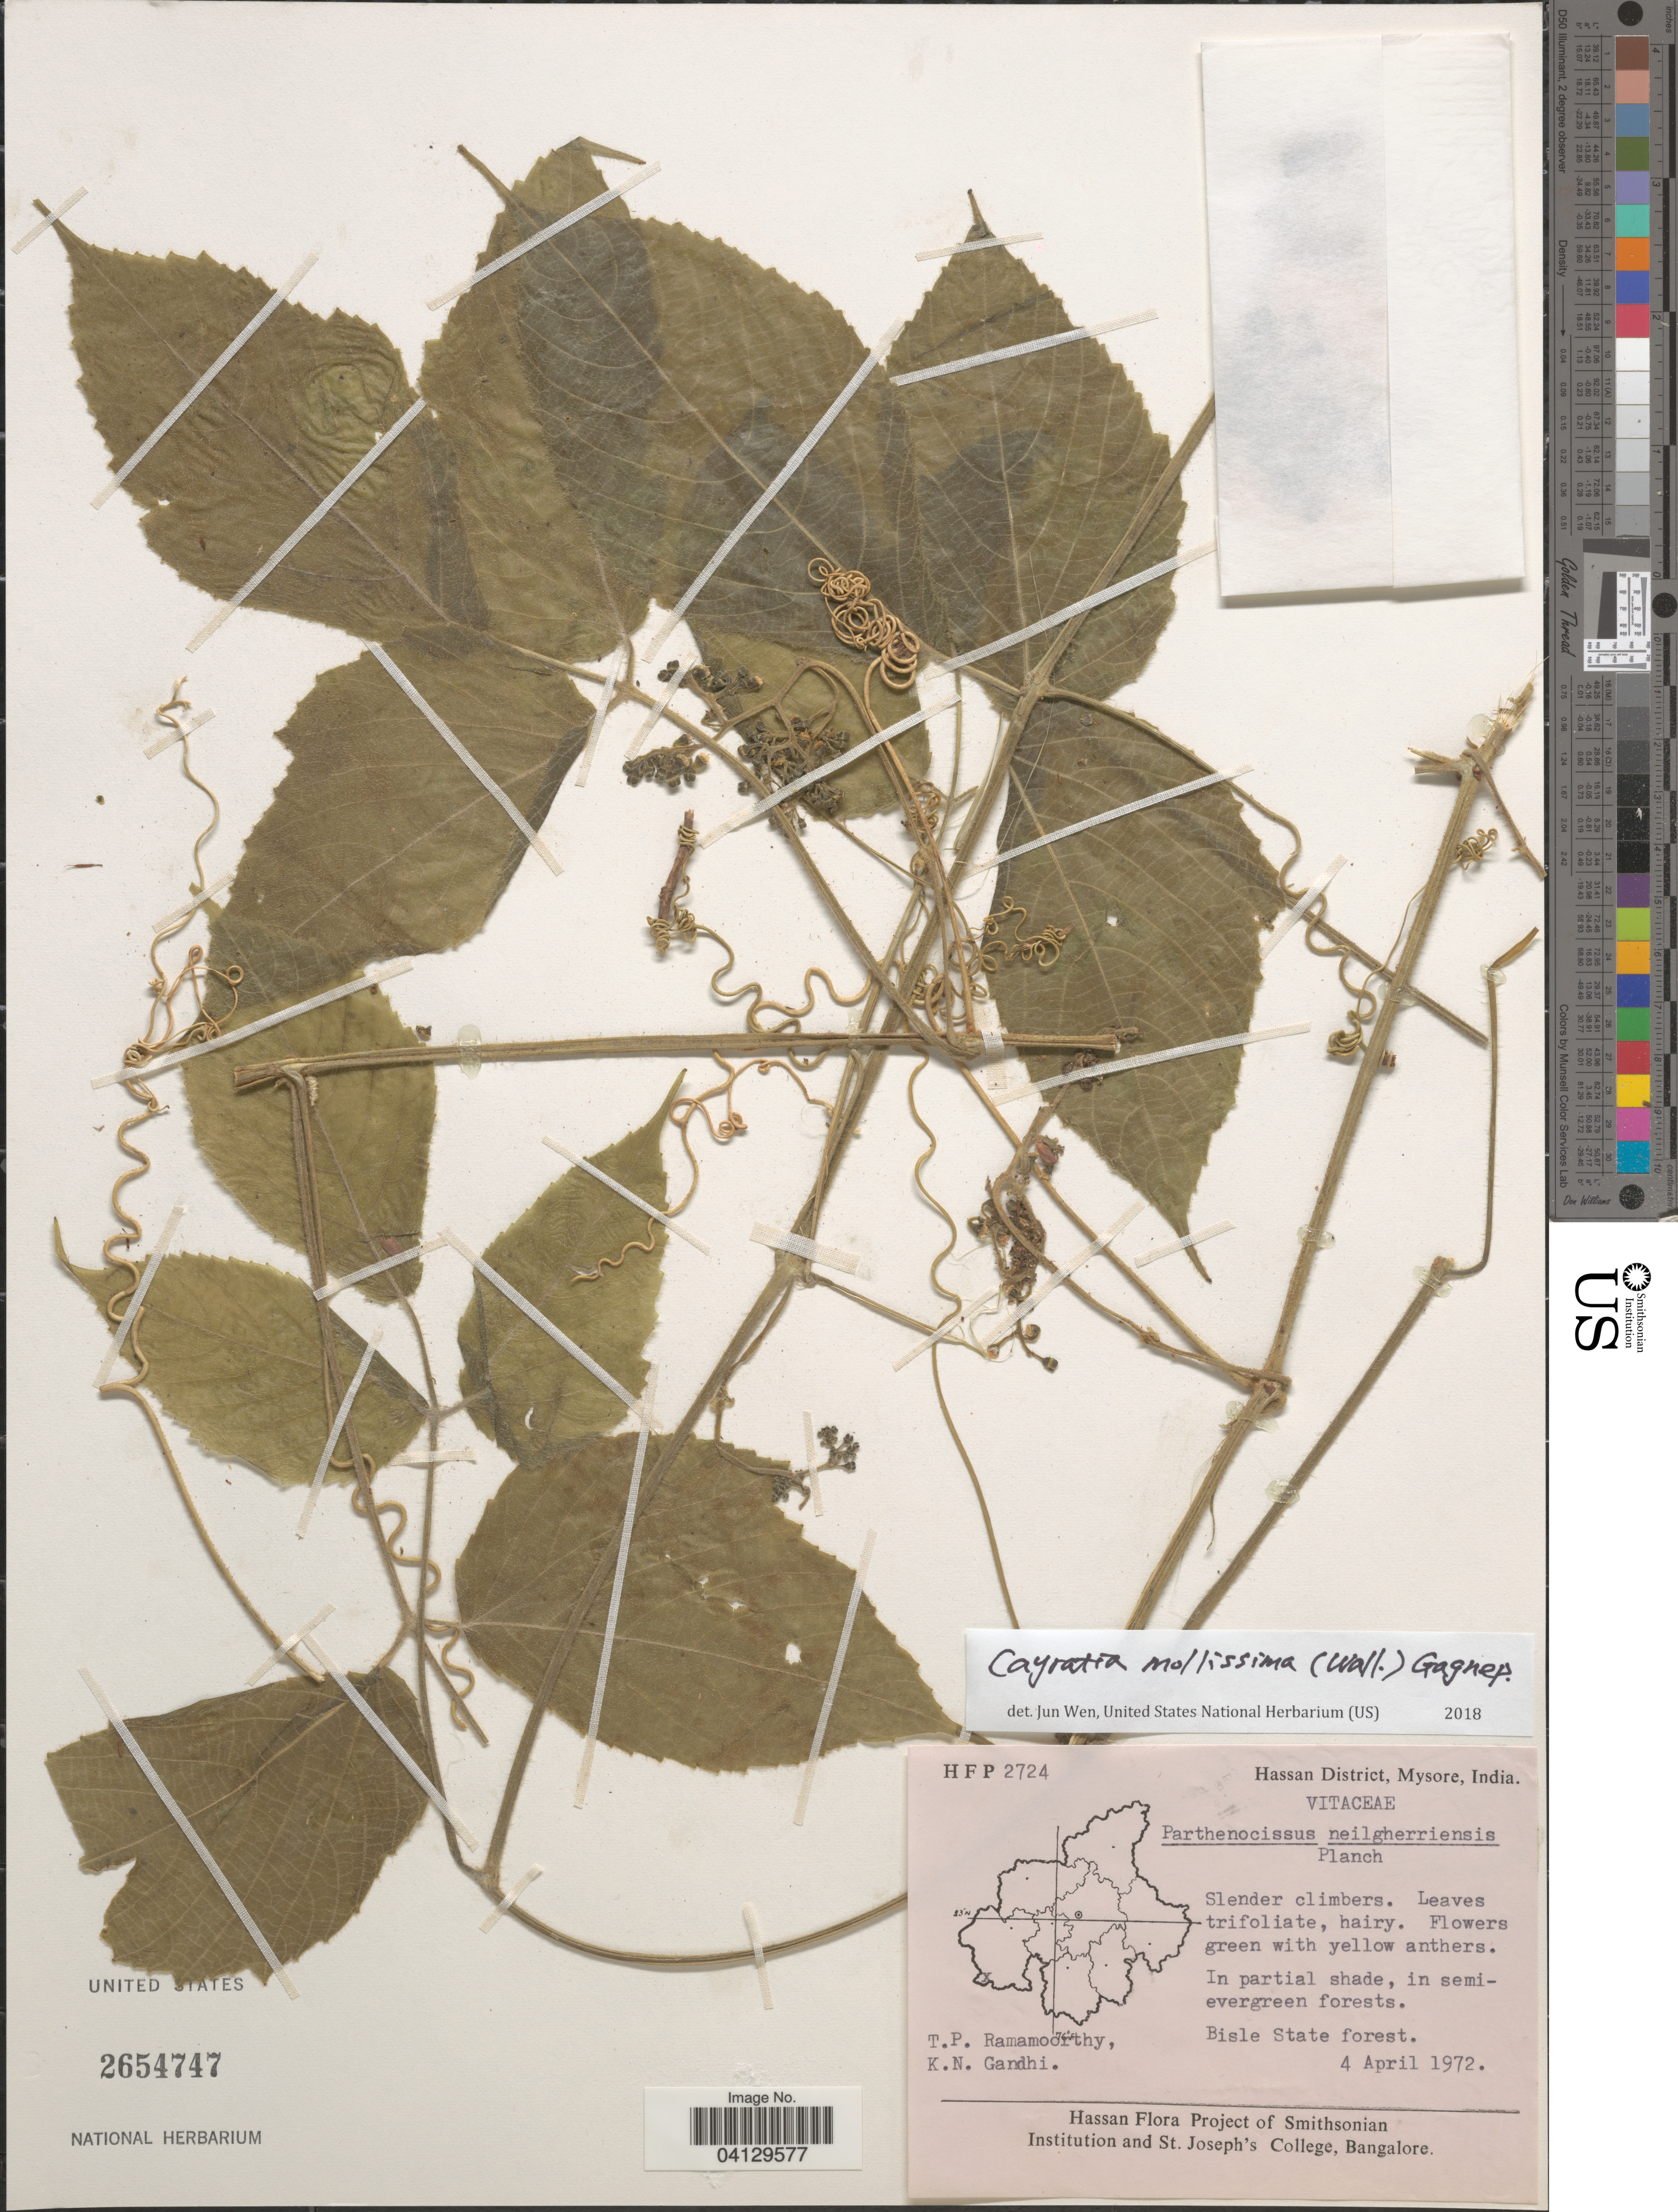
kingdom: Plantae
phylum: Tracheophyta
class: Magnoliopsida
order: Vitales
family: Vitaceae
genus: Cayratia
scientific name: Cayratia mollissima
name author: (A. Wall) Gagnep.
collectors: T. P. Ramamoorthy & K. N. Gandhi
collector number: HFP2724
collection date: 1972-04-04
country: India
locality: Hassan District, Mysore. Bisle State forest.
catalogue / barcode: US 2654747